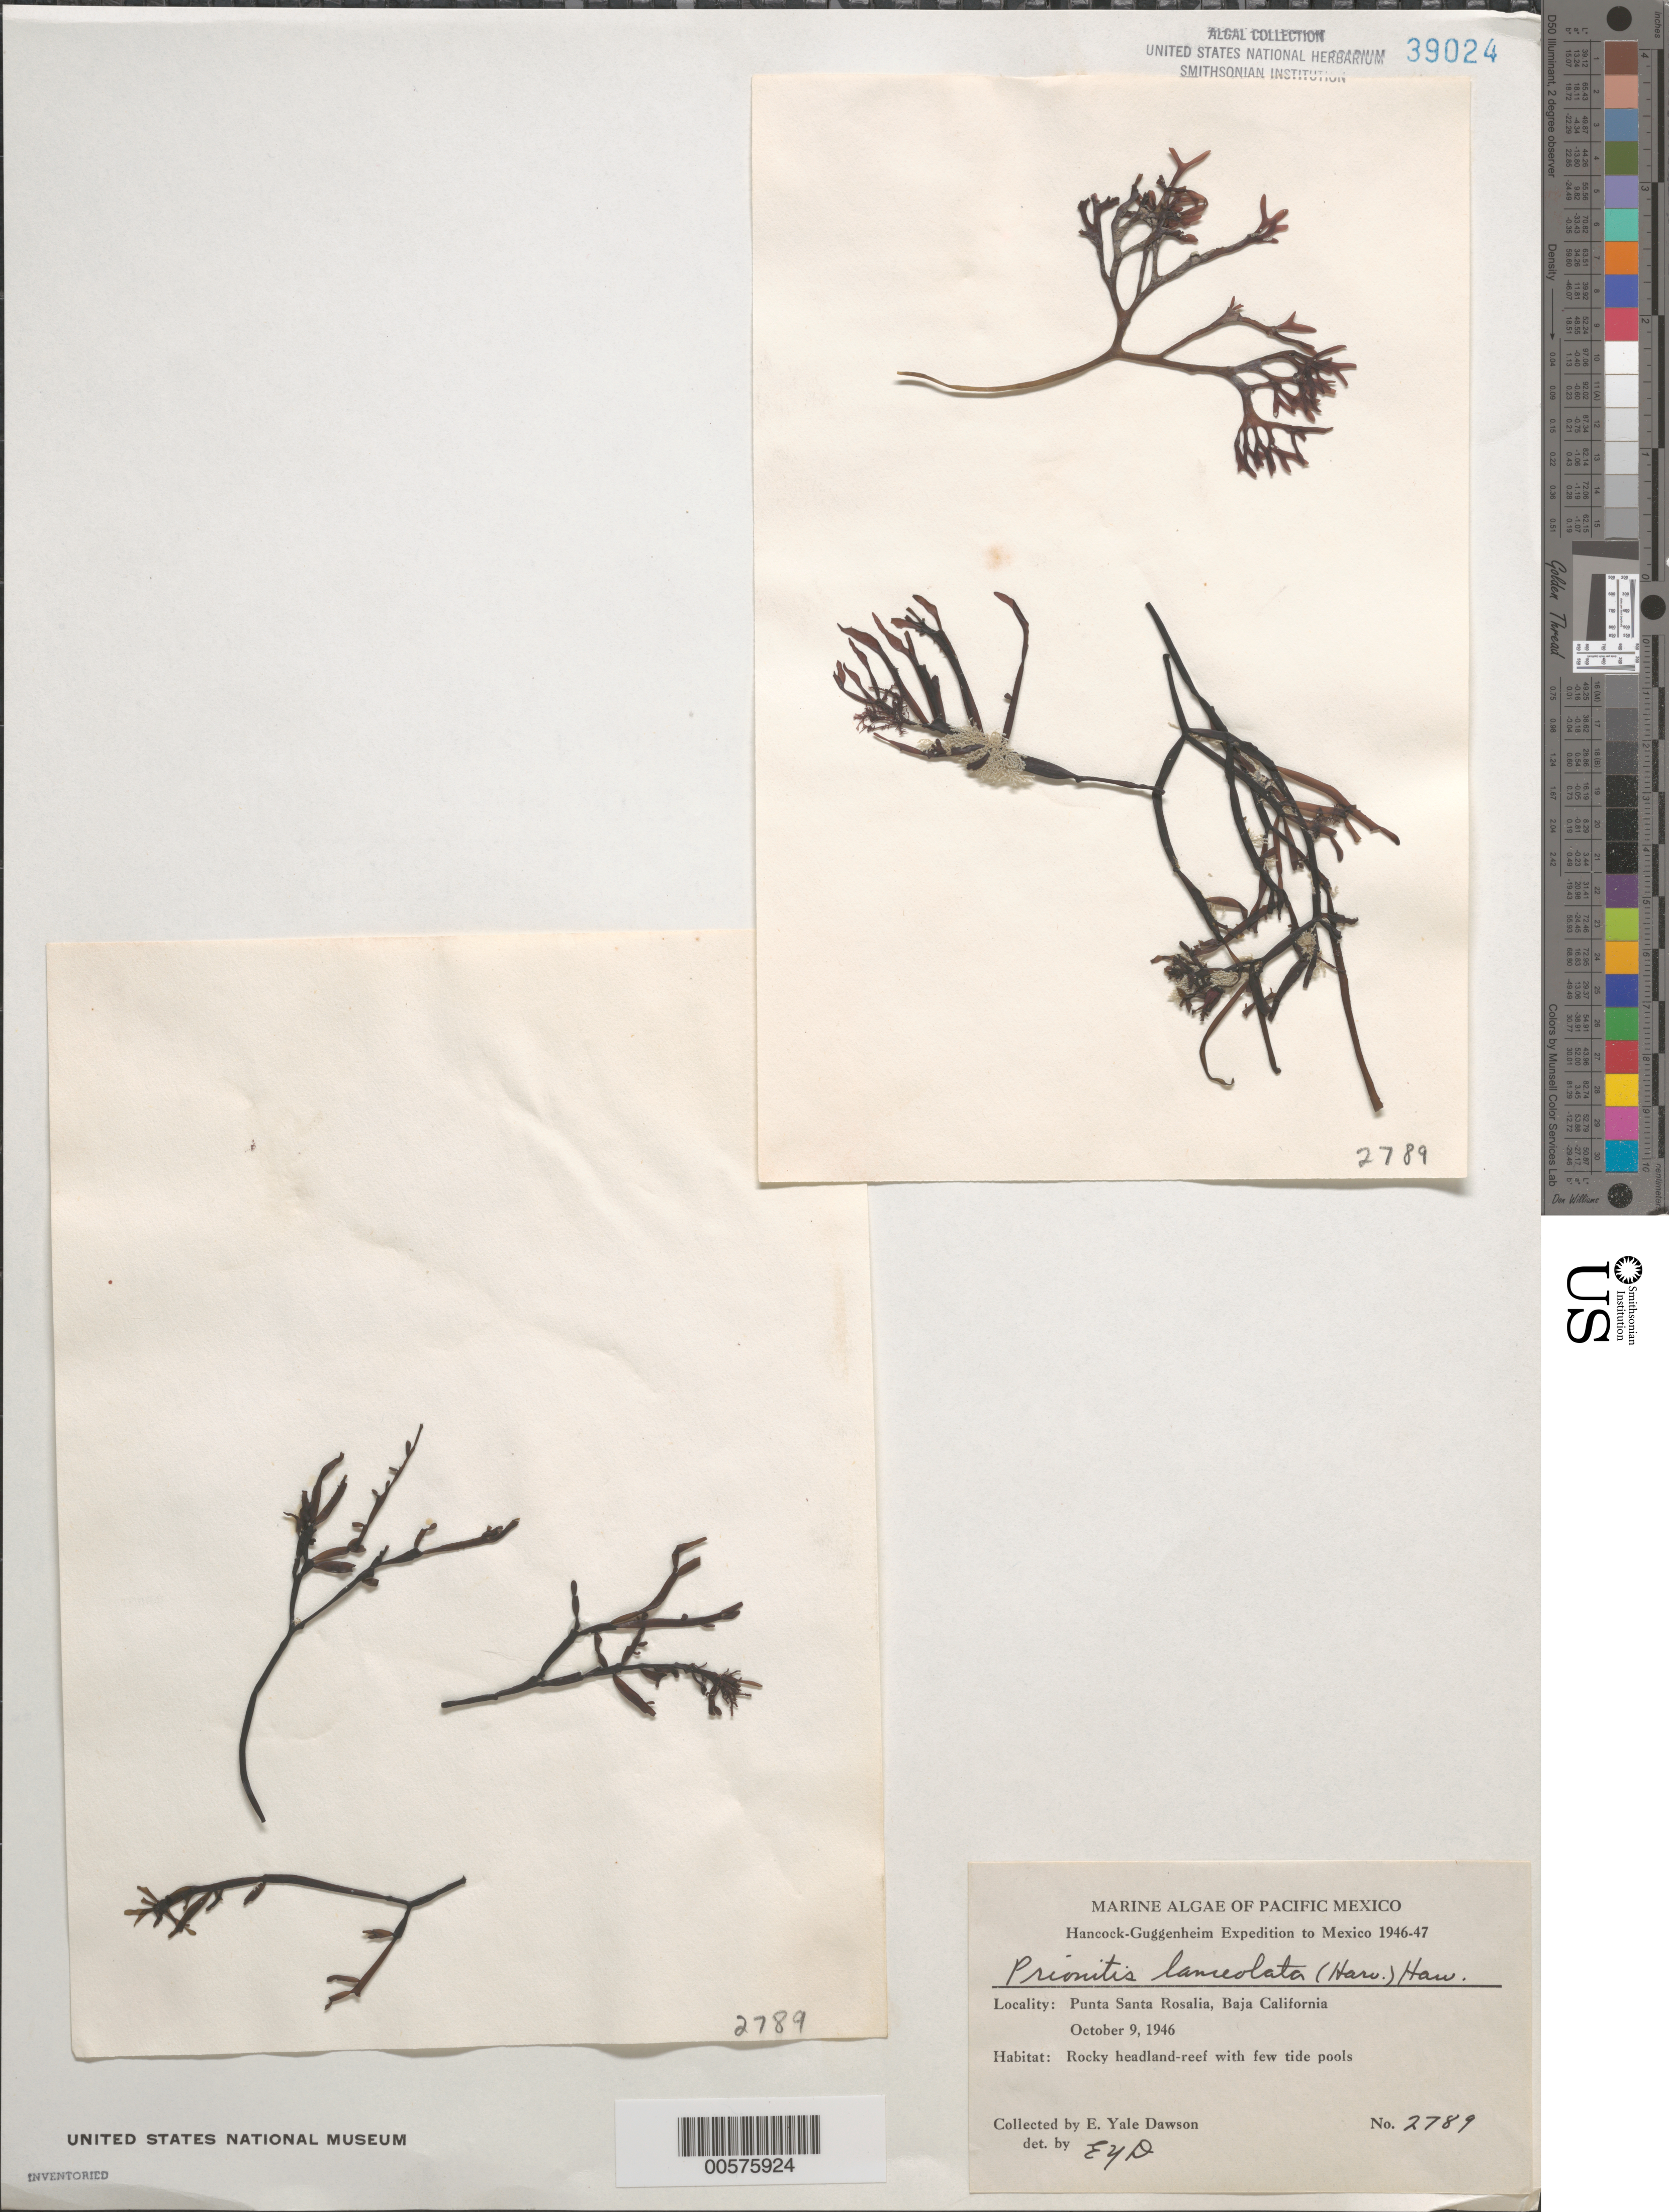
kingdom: Plantae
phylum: Rhodophyta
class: Florideophyceae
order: Cryptonemiales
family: Cryptonemiaceae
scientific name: Prionitis lanceolata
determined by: Dawson, E. Y.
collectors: E. Y. Dawson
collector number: EYD 2789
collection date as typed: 09 Oct 1946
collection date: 1946-10-09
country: Mexico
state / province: Baja California Sur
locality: Punta Santa Rosalia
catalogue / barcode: US 39024